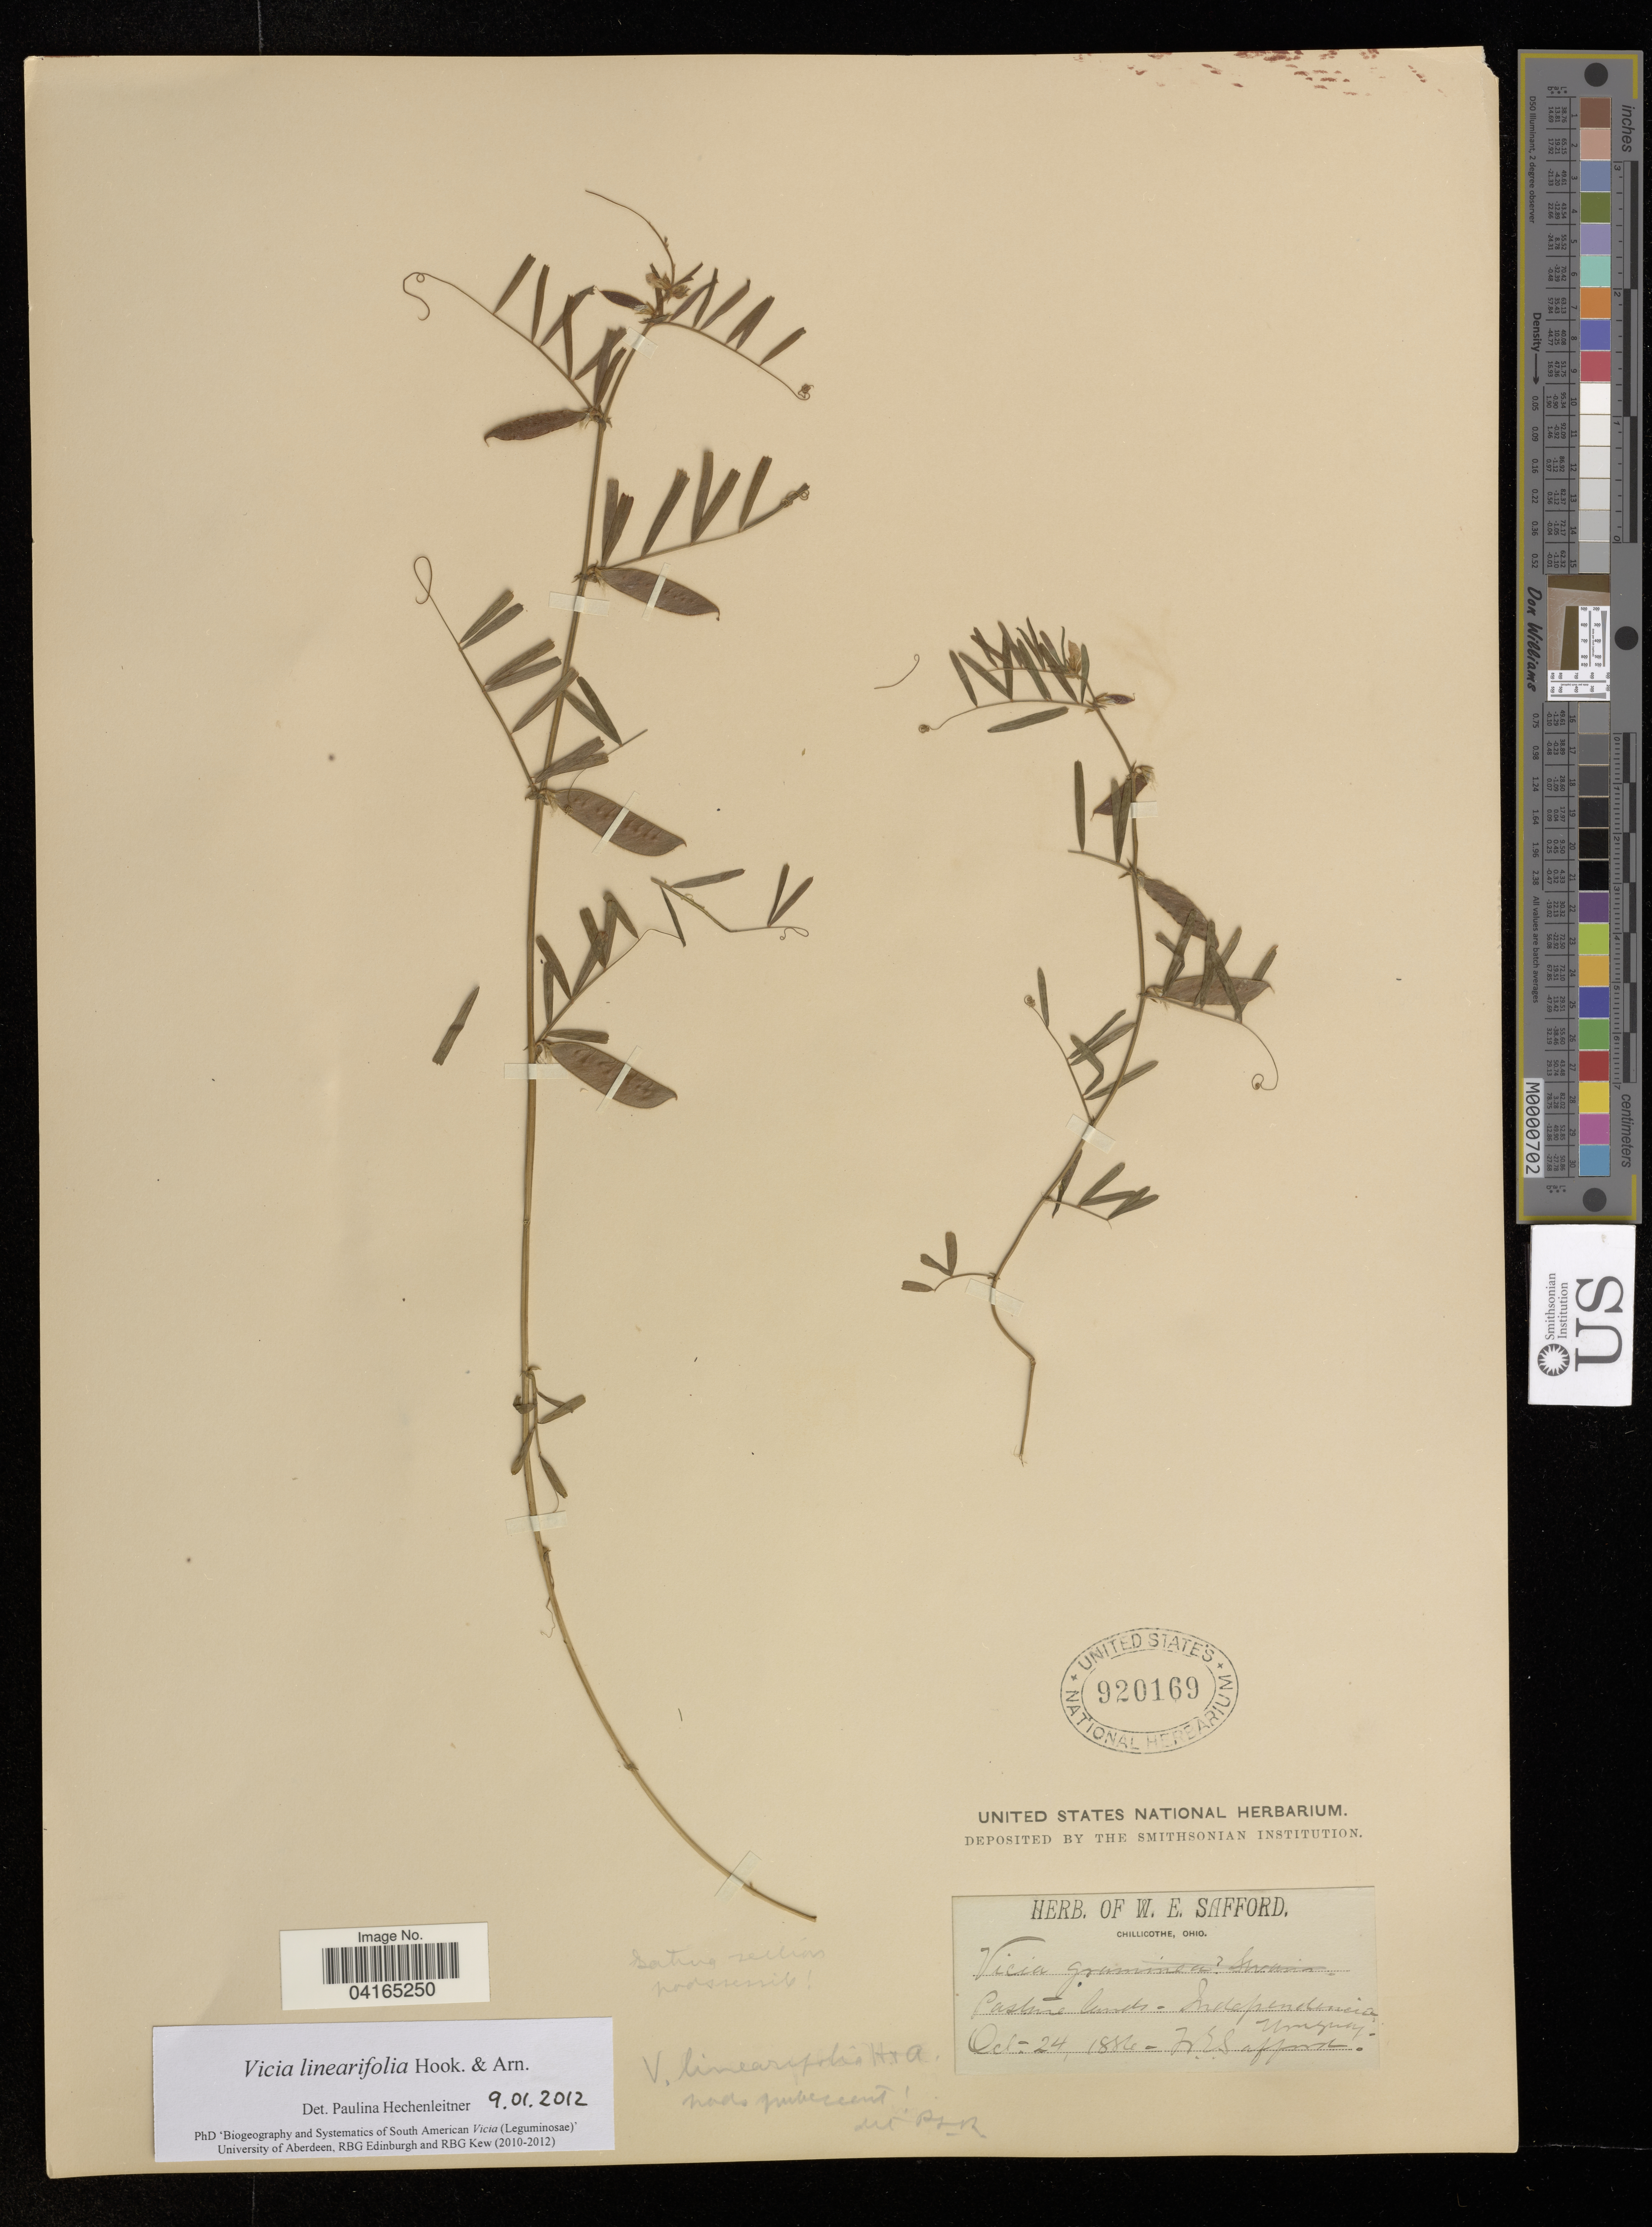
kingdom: Plantae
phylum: Tracheophyta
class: Magnoliopsida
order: Fabales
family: Fabaceae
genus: Vicia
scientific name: Vicia linearifolia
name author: Hook. & Arn.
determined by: Hechenleitner, Paulina, RBG Edinburgh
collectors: W. E. Safford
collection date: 1886-10-24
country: Uruguay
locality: Pasturee lands - Independencia.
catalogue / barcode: US 920169